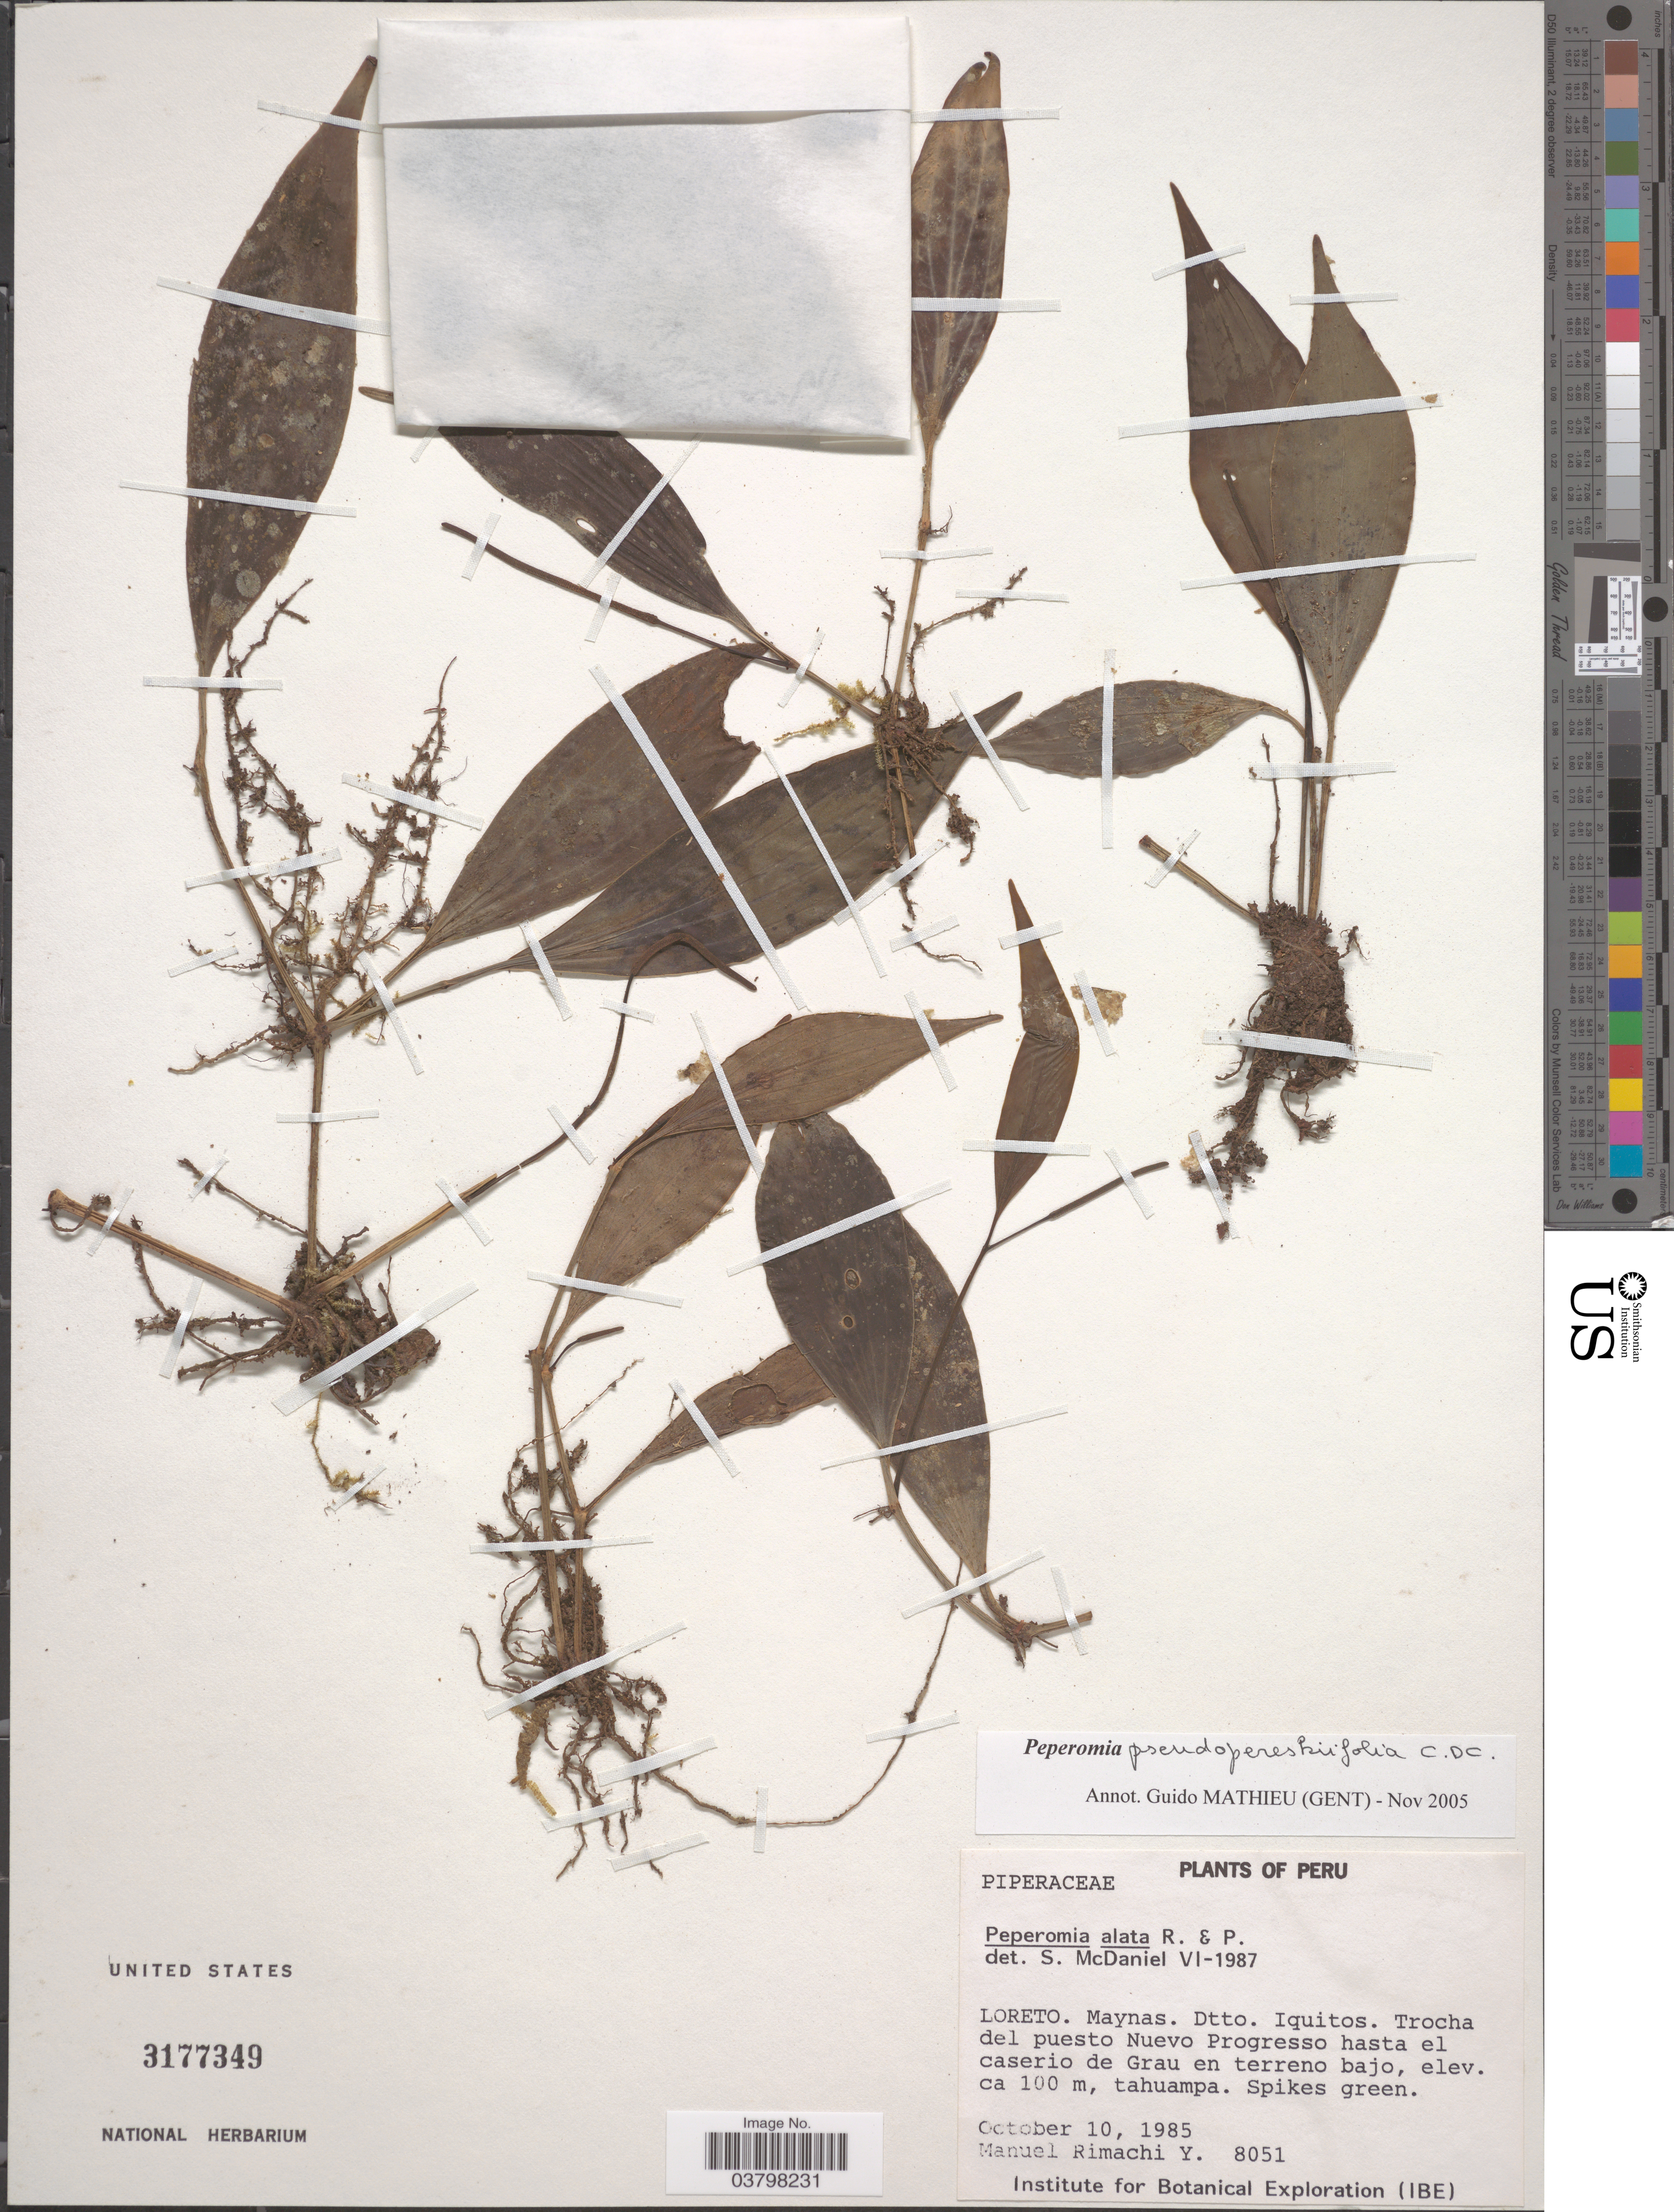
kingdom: Plantae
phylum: Tracheophyta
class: Magnoliopsida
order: Piperales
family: Piperaceae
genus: Peperomia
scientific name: Peperomia pseudopereskiifolia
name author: C. DC.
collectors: M. Rimachi Y.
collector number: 8051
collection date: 1985-10-10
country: Peru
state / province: Loreto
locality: Maynas. Dtto. Iquitos. Trocha del puesto Nuevo Progresso hasta el caserio de Grau en terreno bajo.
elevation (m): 100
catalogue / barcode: US 3177349